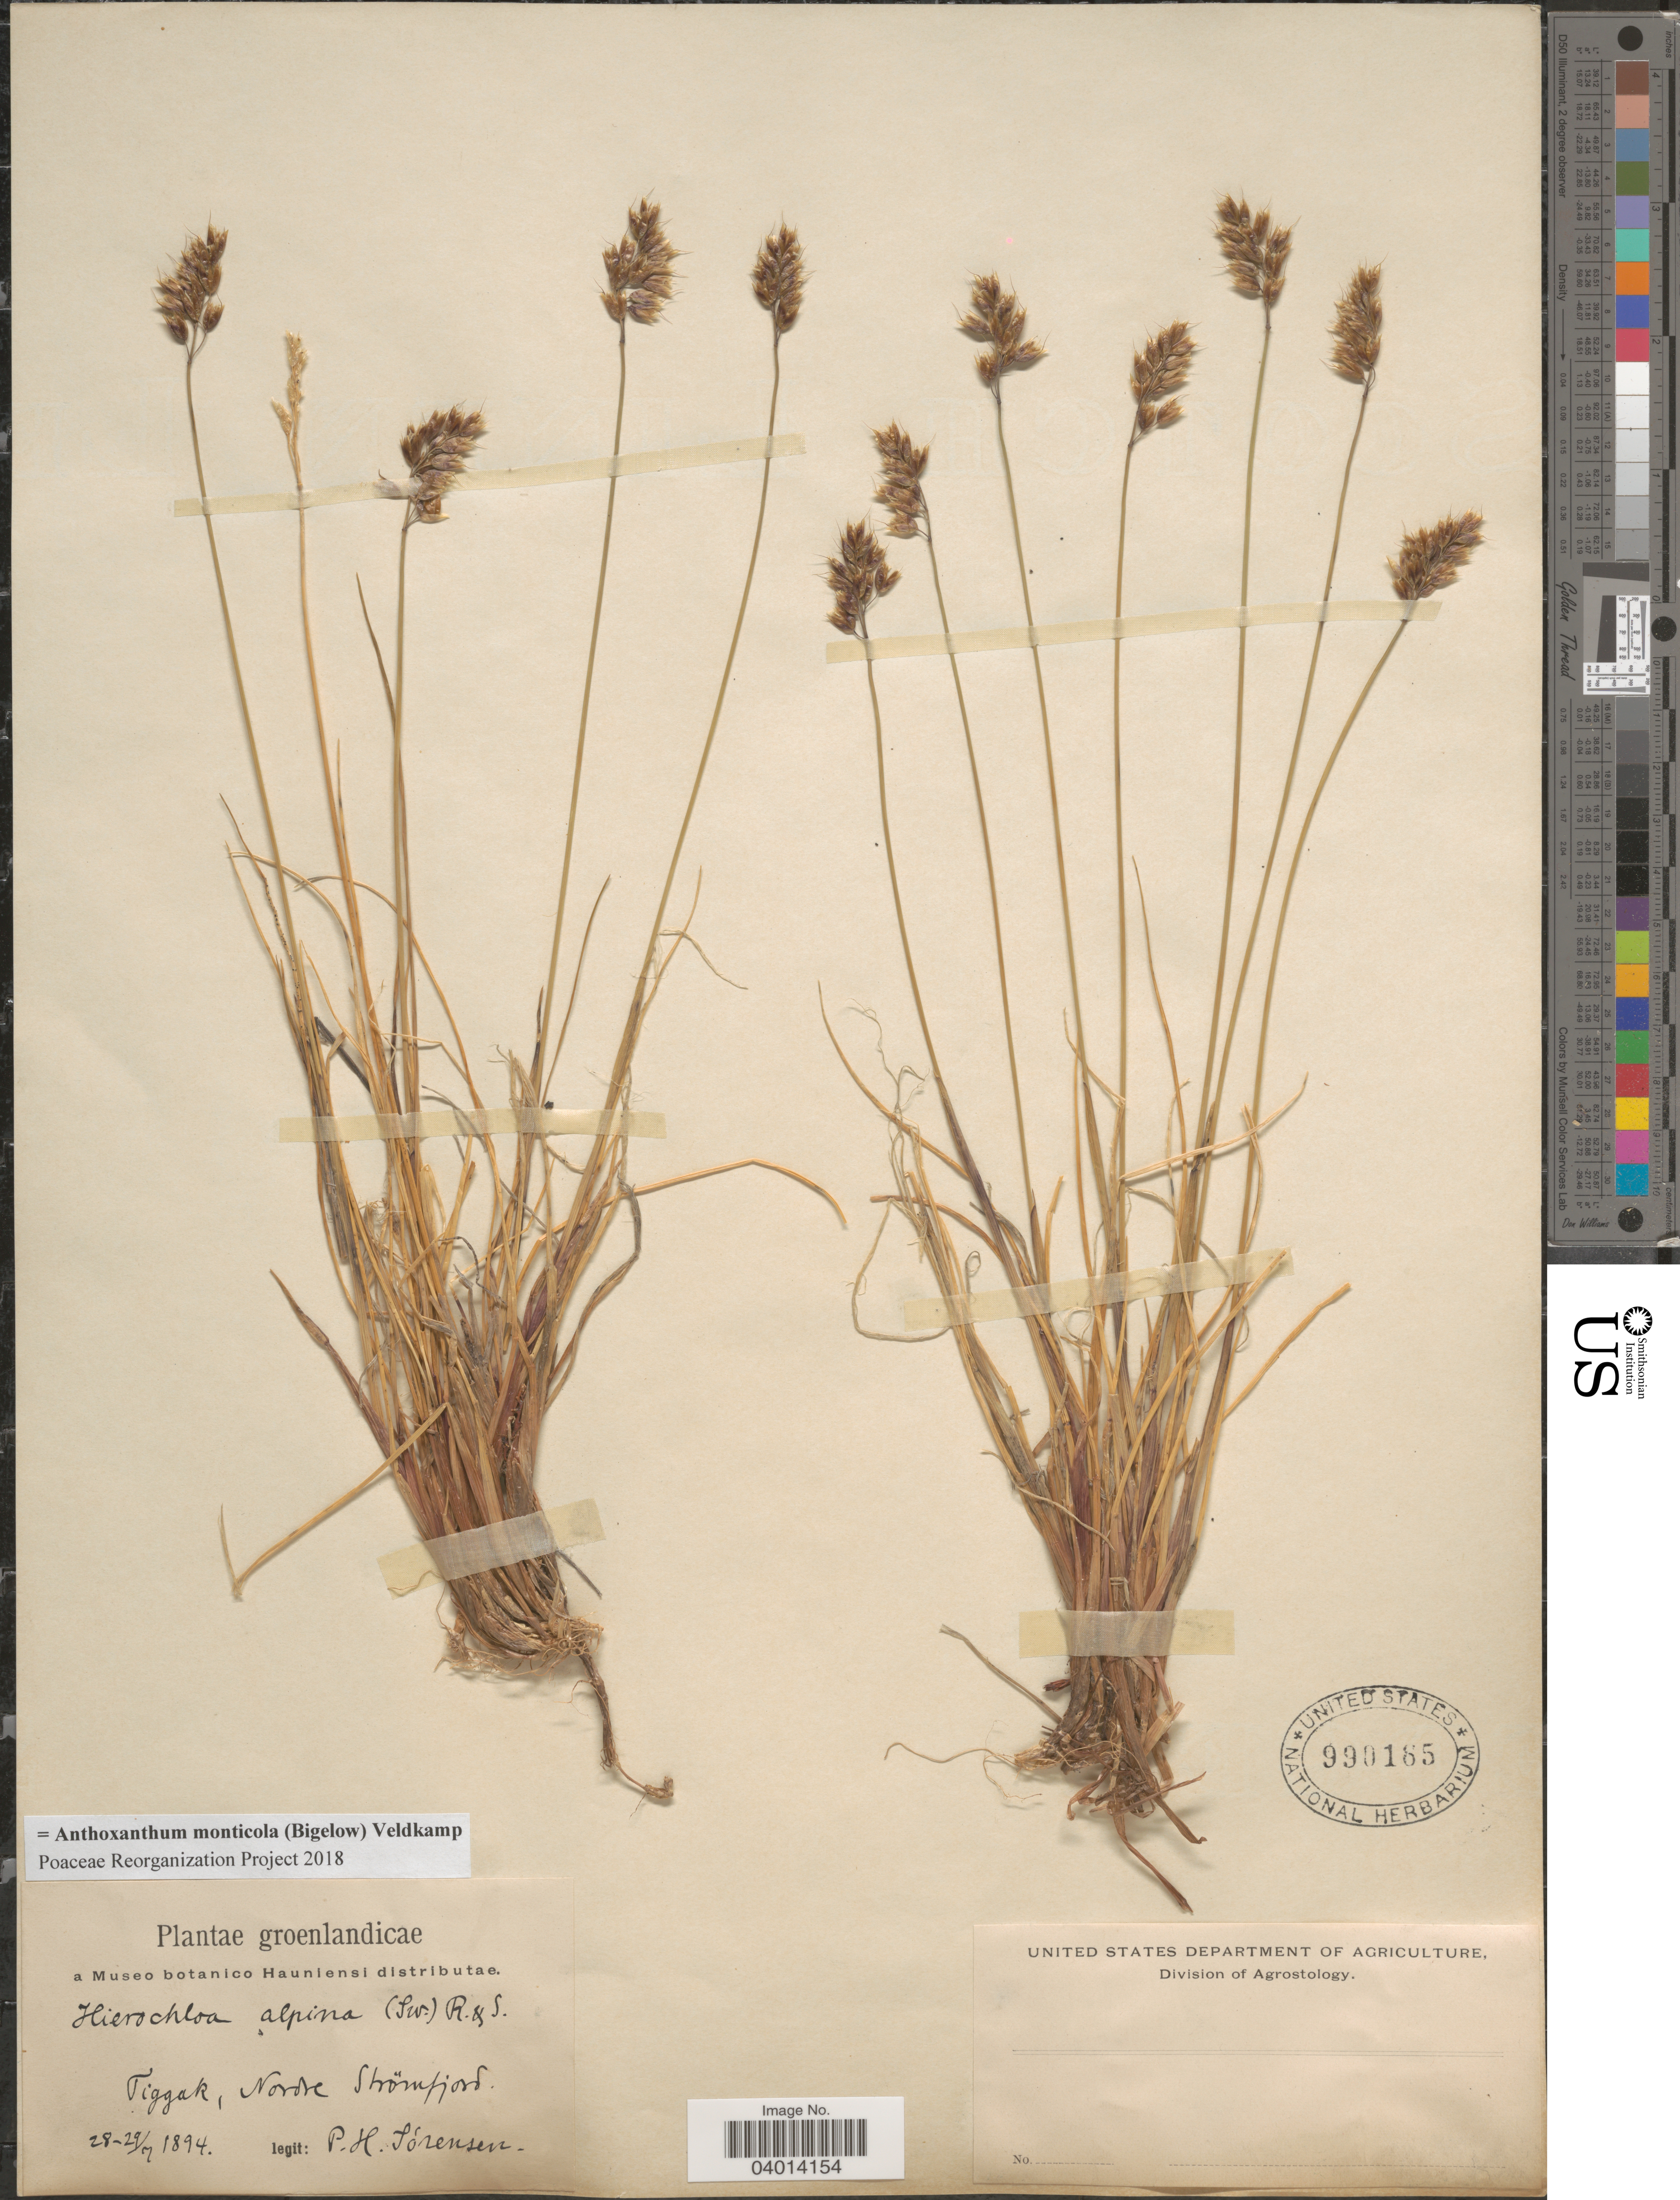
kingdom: Plantae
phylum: Tracheophyta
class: Liliopsida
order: Poales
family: Poaceae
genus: Anthoxanthum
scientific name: Anthoxanthum monticola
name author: (Bigelow) Veldkamp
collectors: P. Sorensen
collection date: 1894-07-28/1894-07-29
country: Greenland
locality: Groenlandicae. Tiggak, Nordre Strømfjord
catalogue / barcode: US 990165